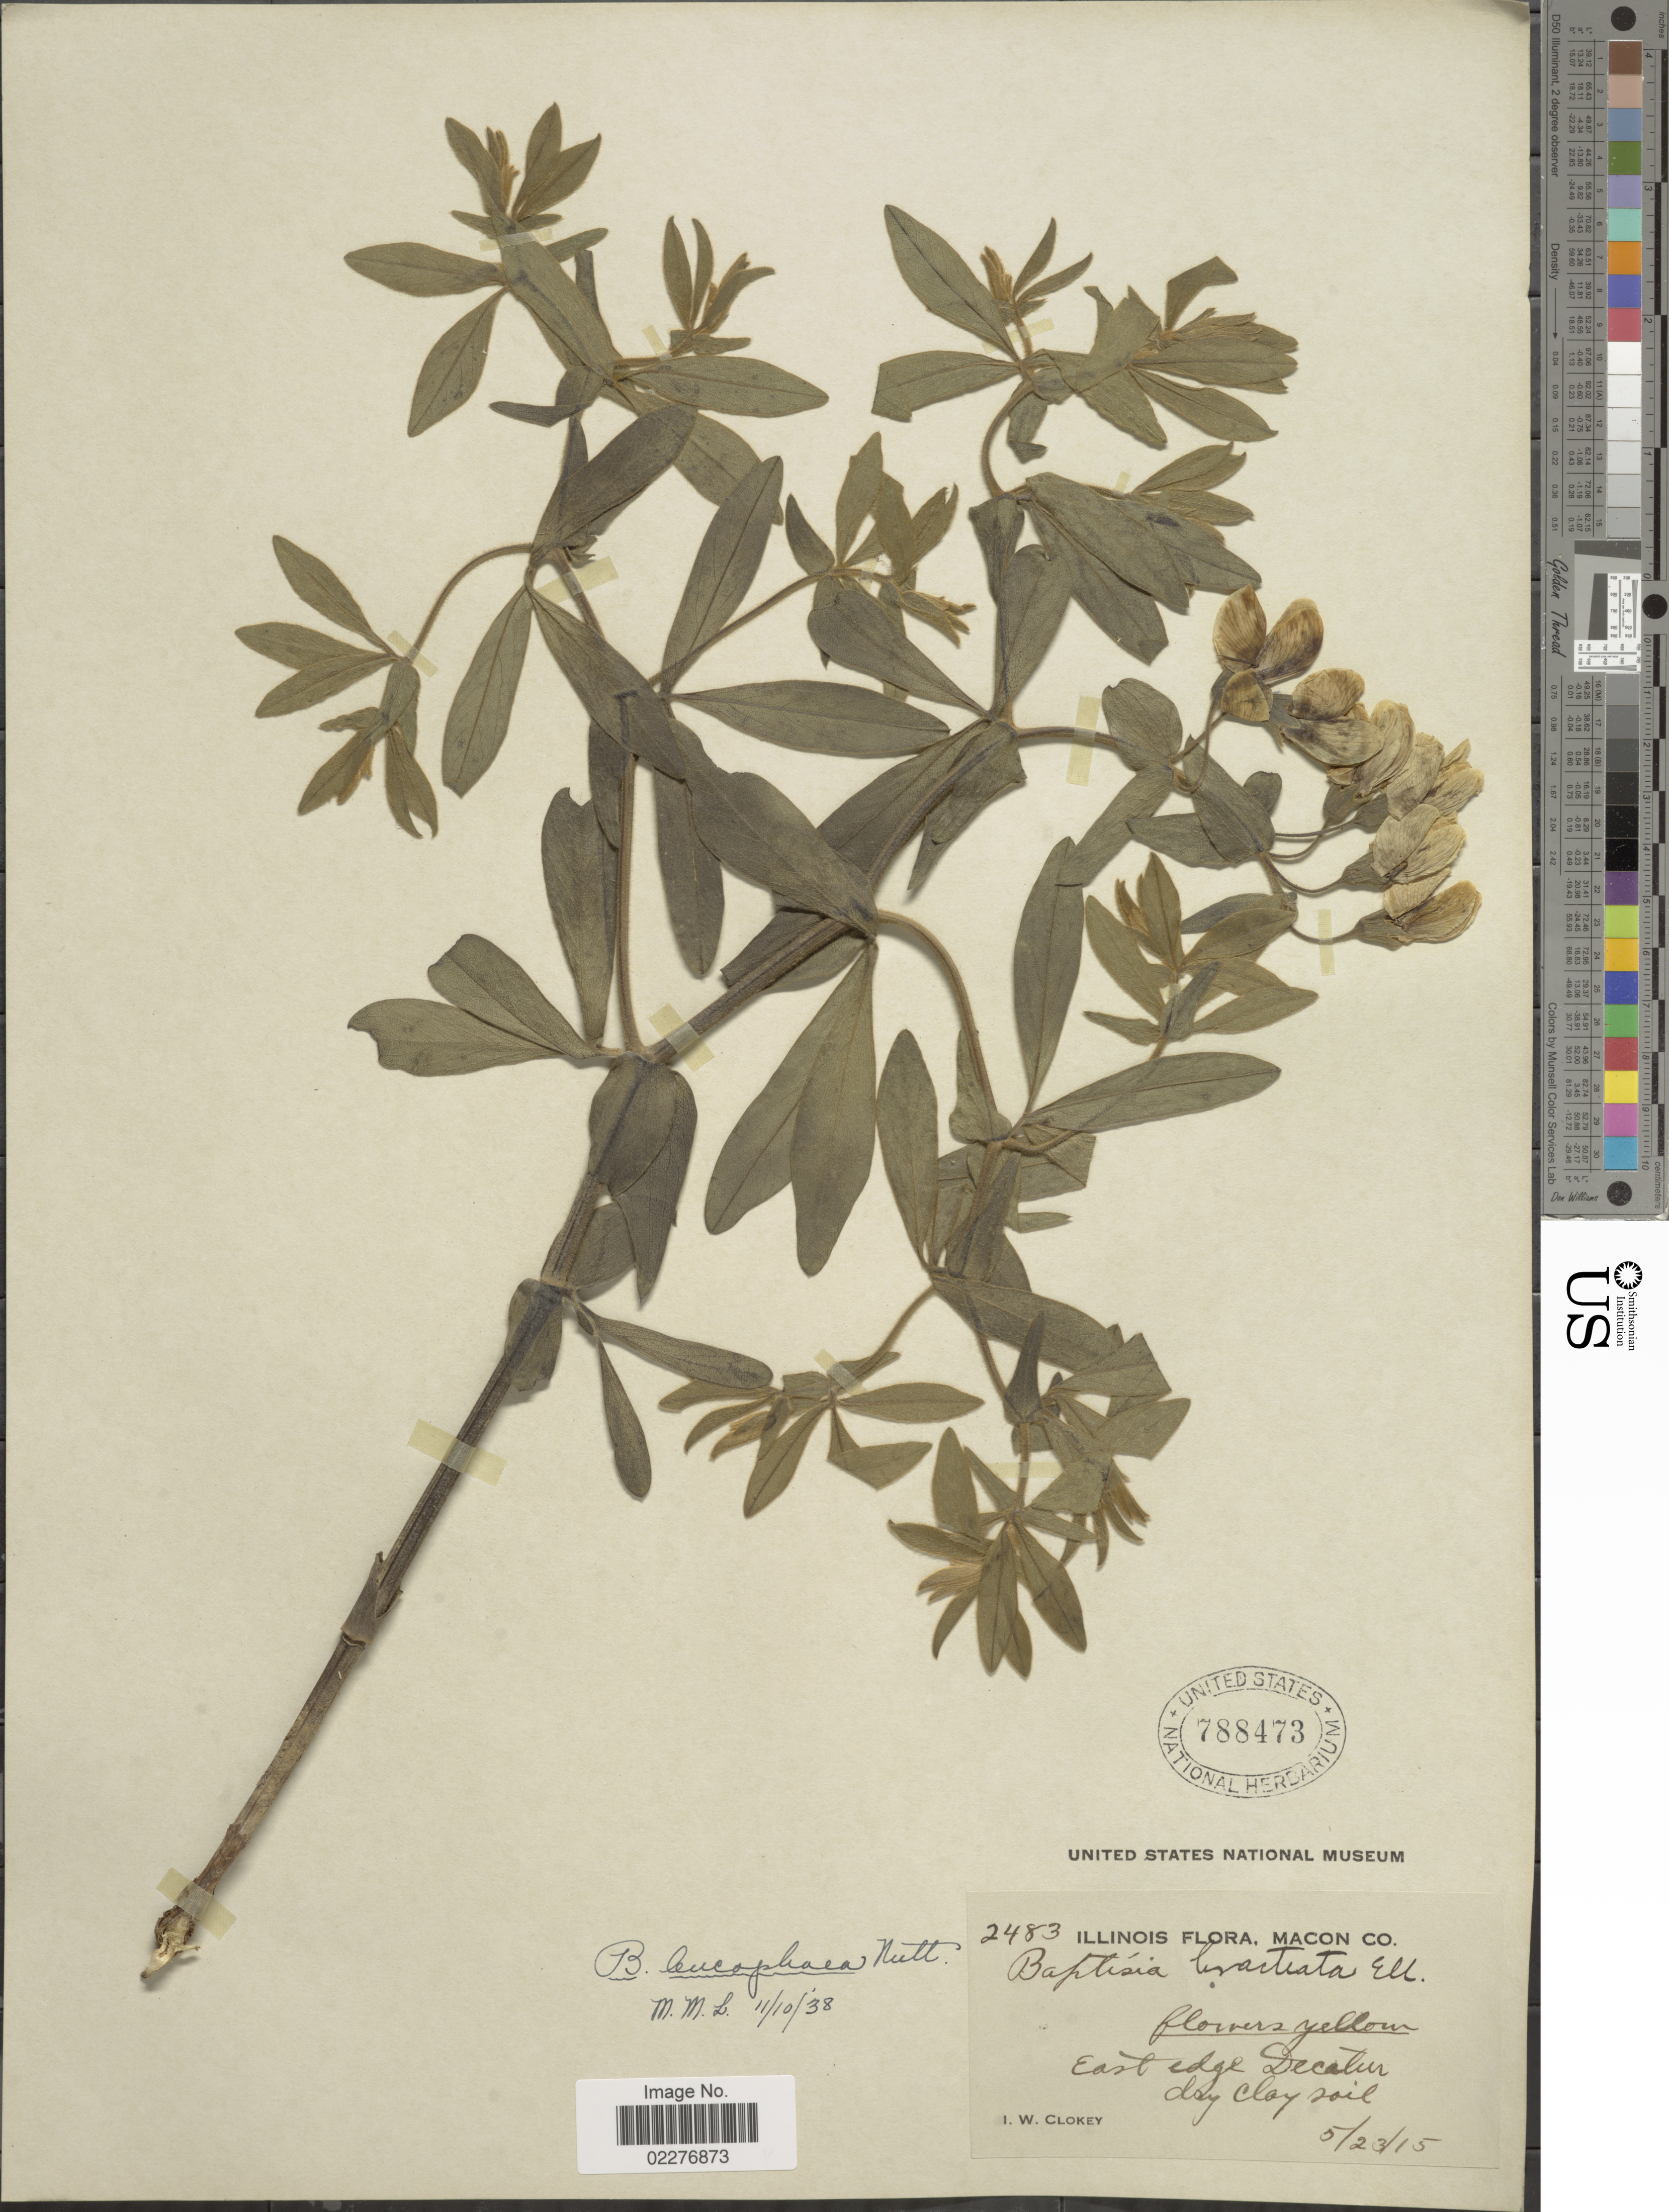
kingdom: Plantae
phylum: Tracheophyta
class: Magnoliopsida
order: Fabales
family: Fabaceae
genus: Baptisia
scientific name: Baptisia leucophaea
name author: Nutt.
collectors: I. W. Clokey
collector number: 2483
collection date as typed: Transcribed d/m/y: 23/5/15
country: United States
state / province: Illinois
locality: Macon Co, East edge Decalur, dry clay soil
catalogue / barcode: US 788473